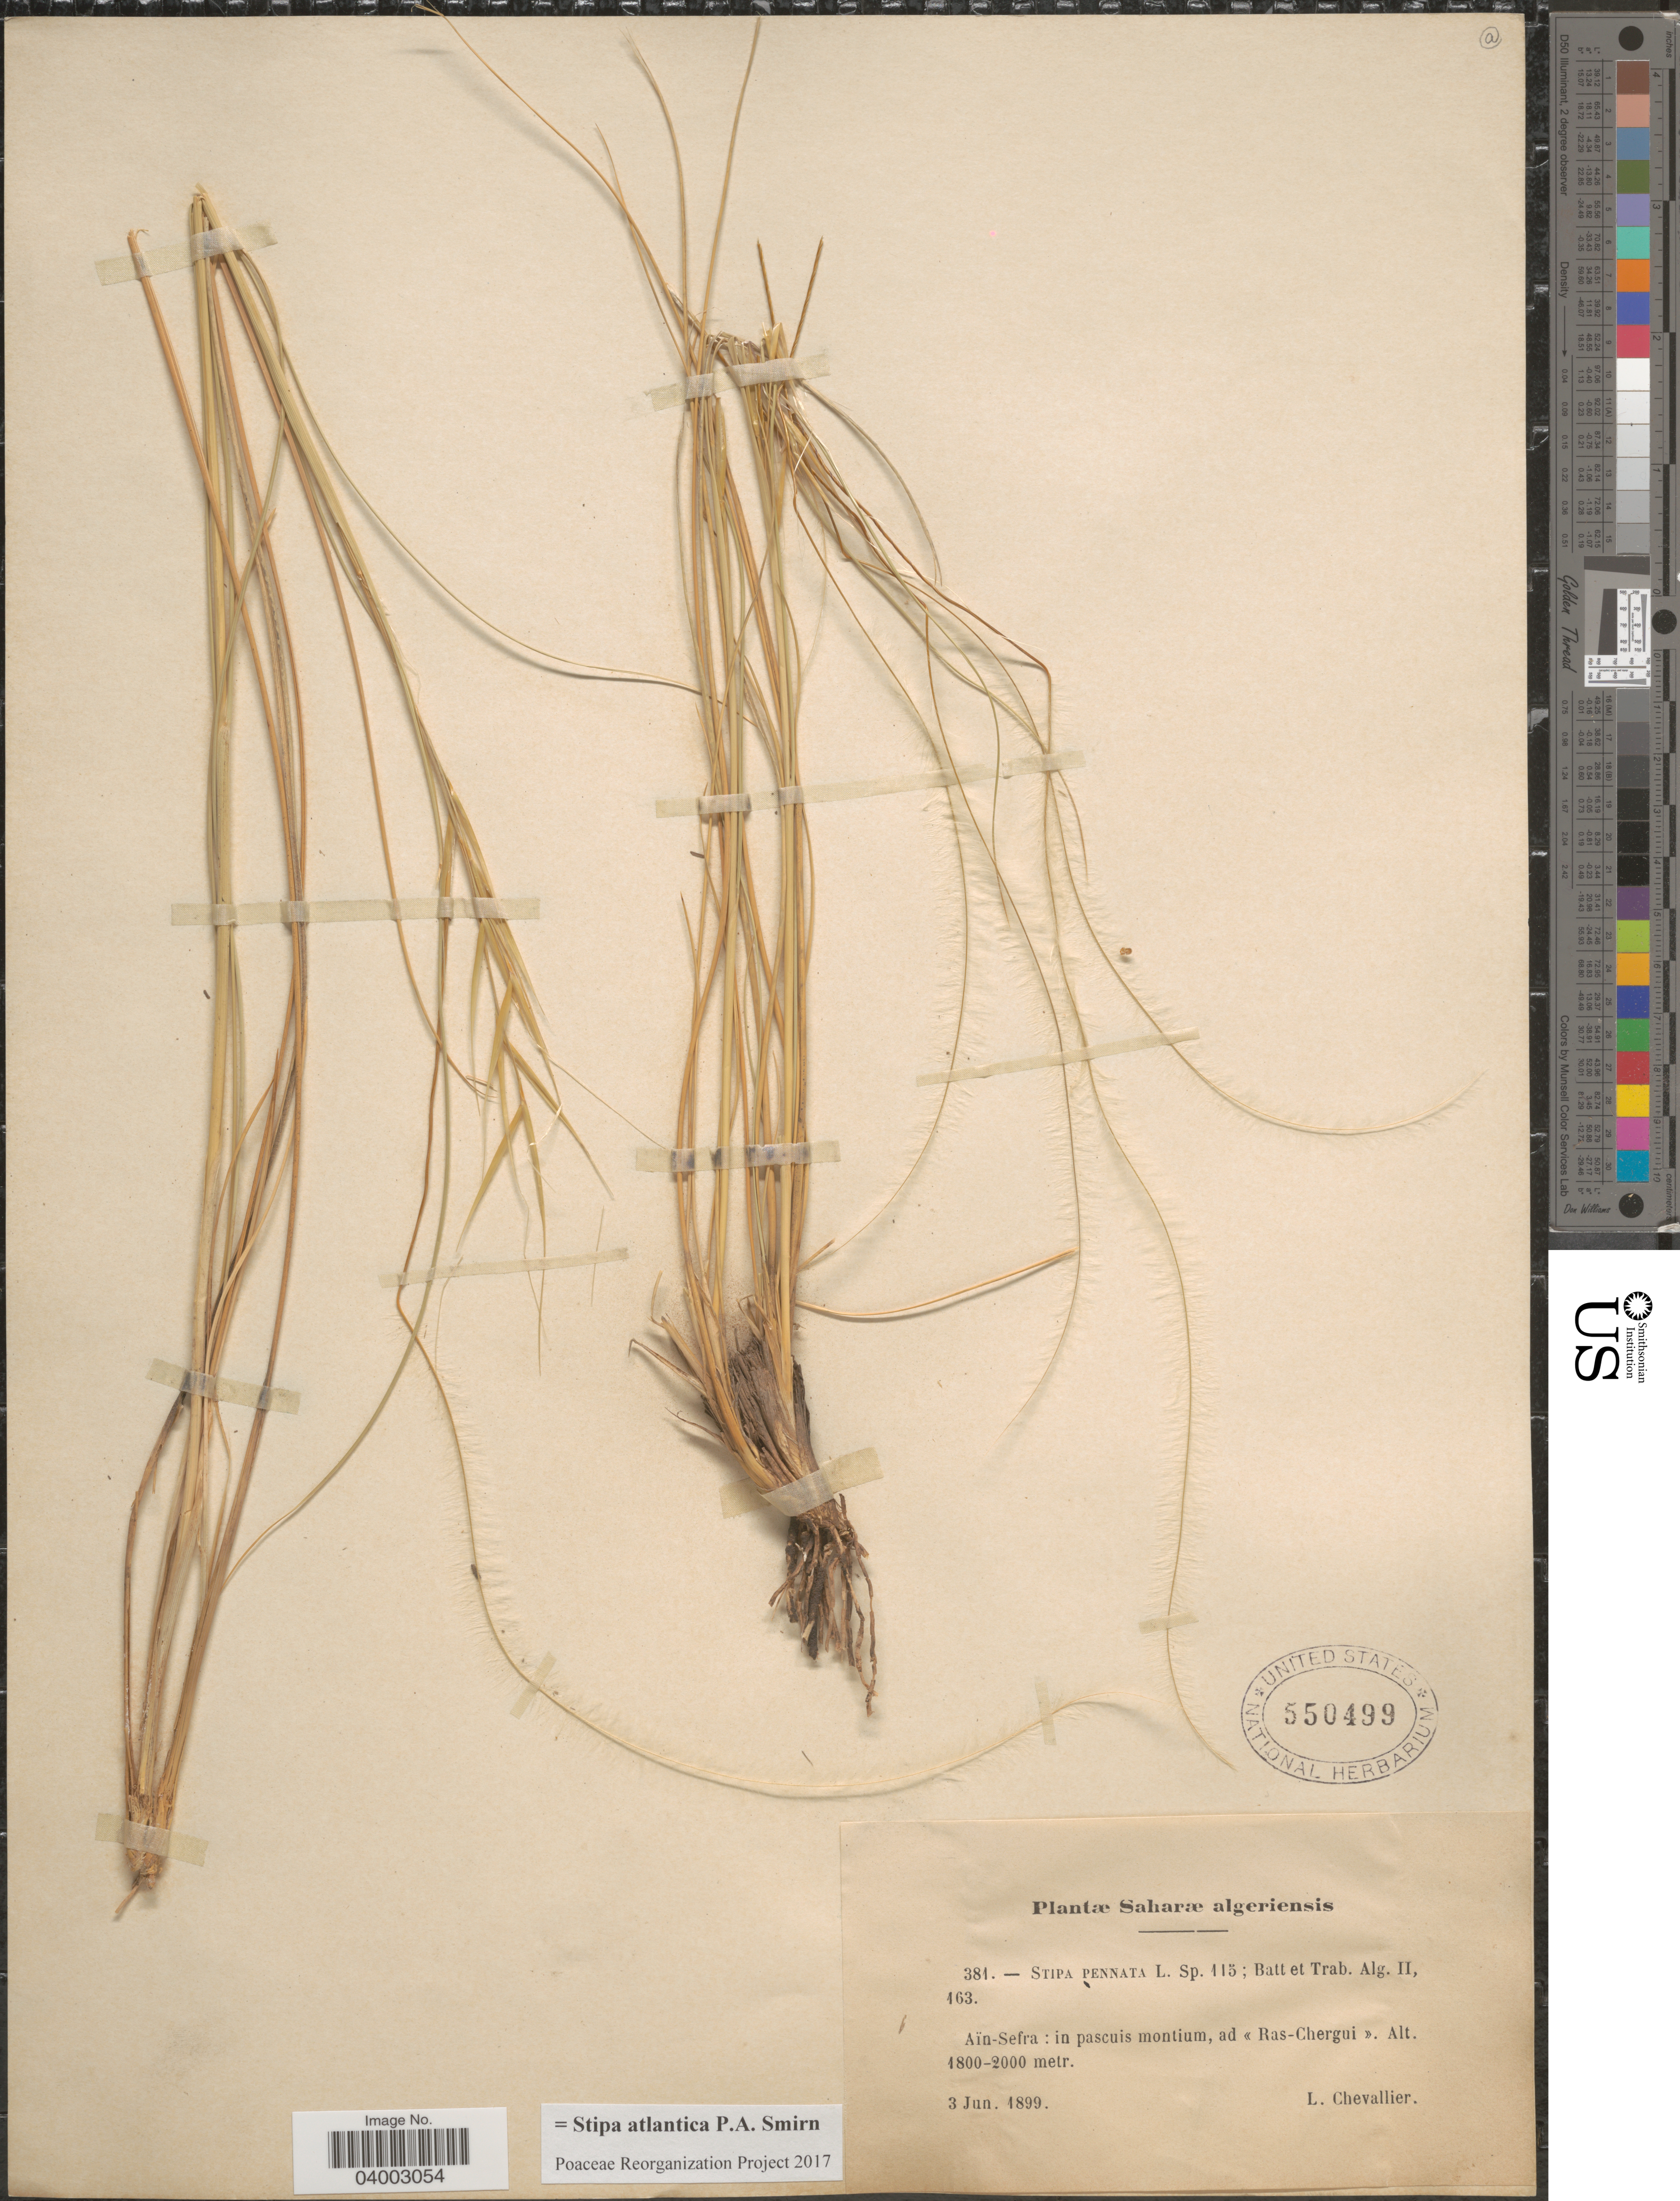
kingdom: Plantae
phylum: Tracheophyta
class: Liliopsida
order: Poales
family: Poaceae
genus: Stipa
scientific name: Stipa atlantica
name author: P.A. Smirn.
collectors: L. Chevallier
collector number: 381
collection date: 1899-06-03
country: Algeria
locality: Saharæ algeriensis. Aïn-Sefra: in pascuis montium, ad «Ras-Chergui».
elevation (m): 1800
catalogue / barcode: US 550499